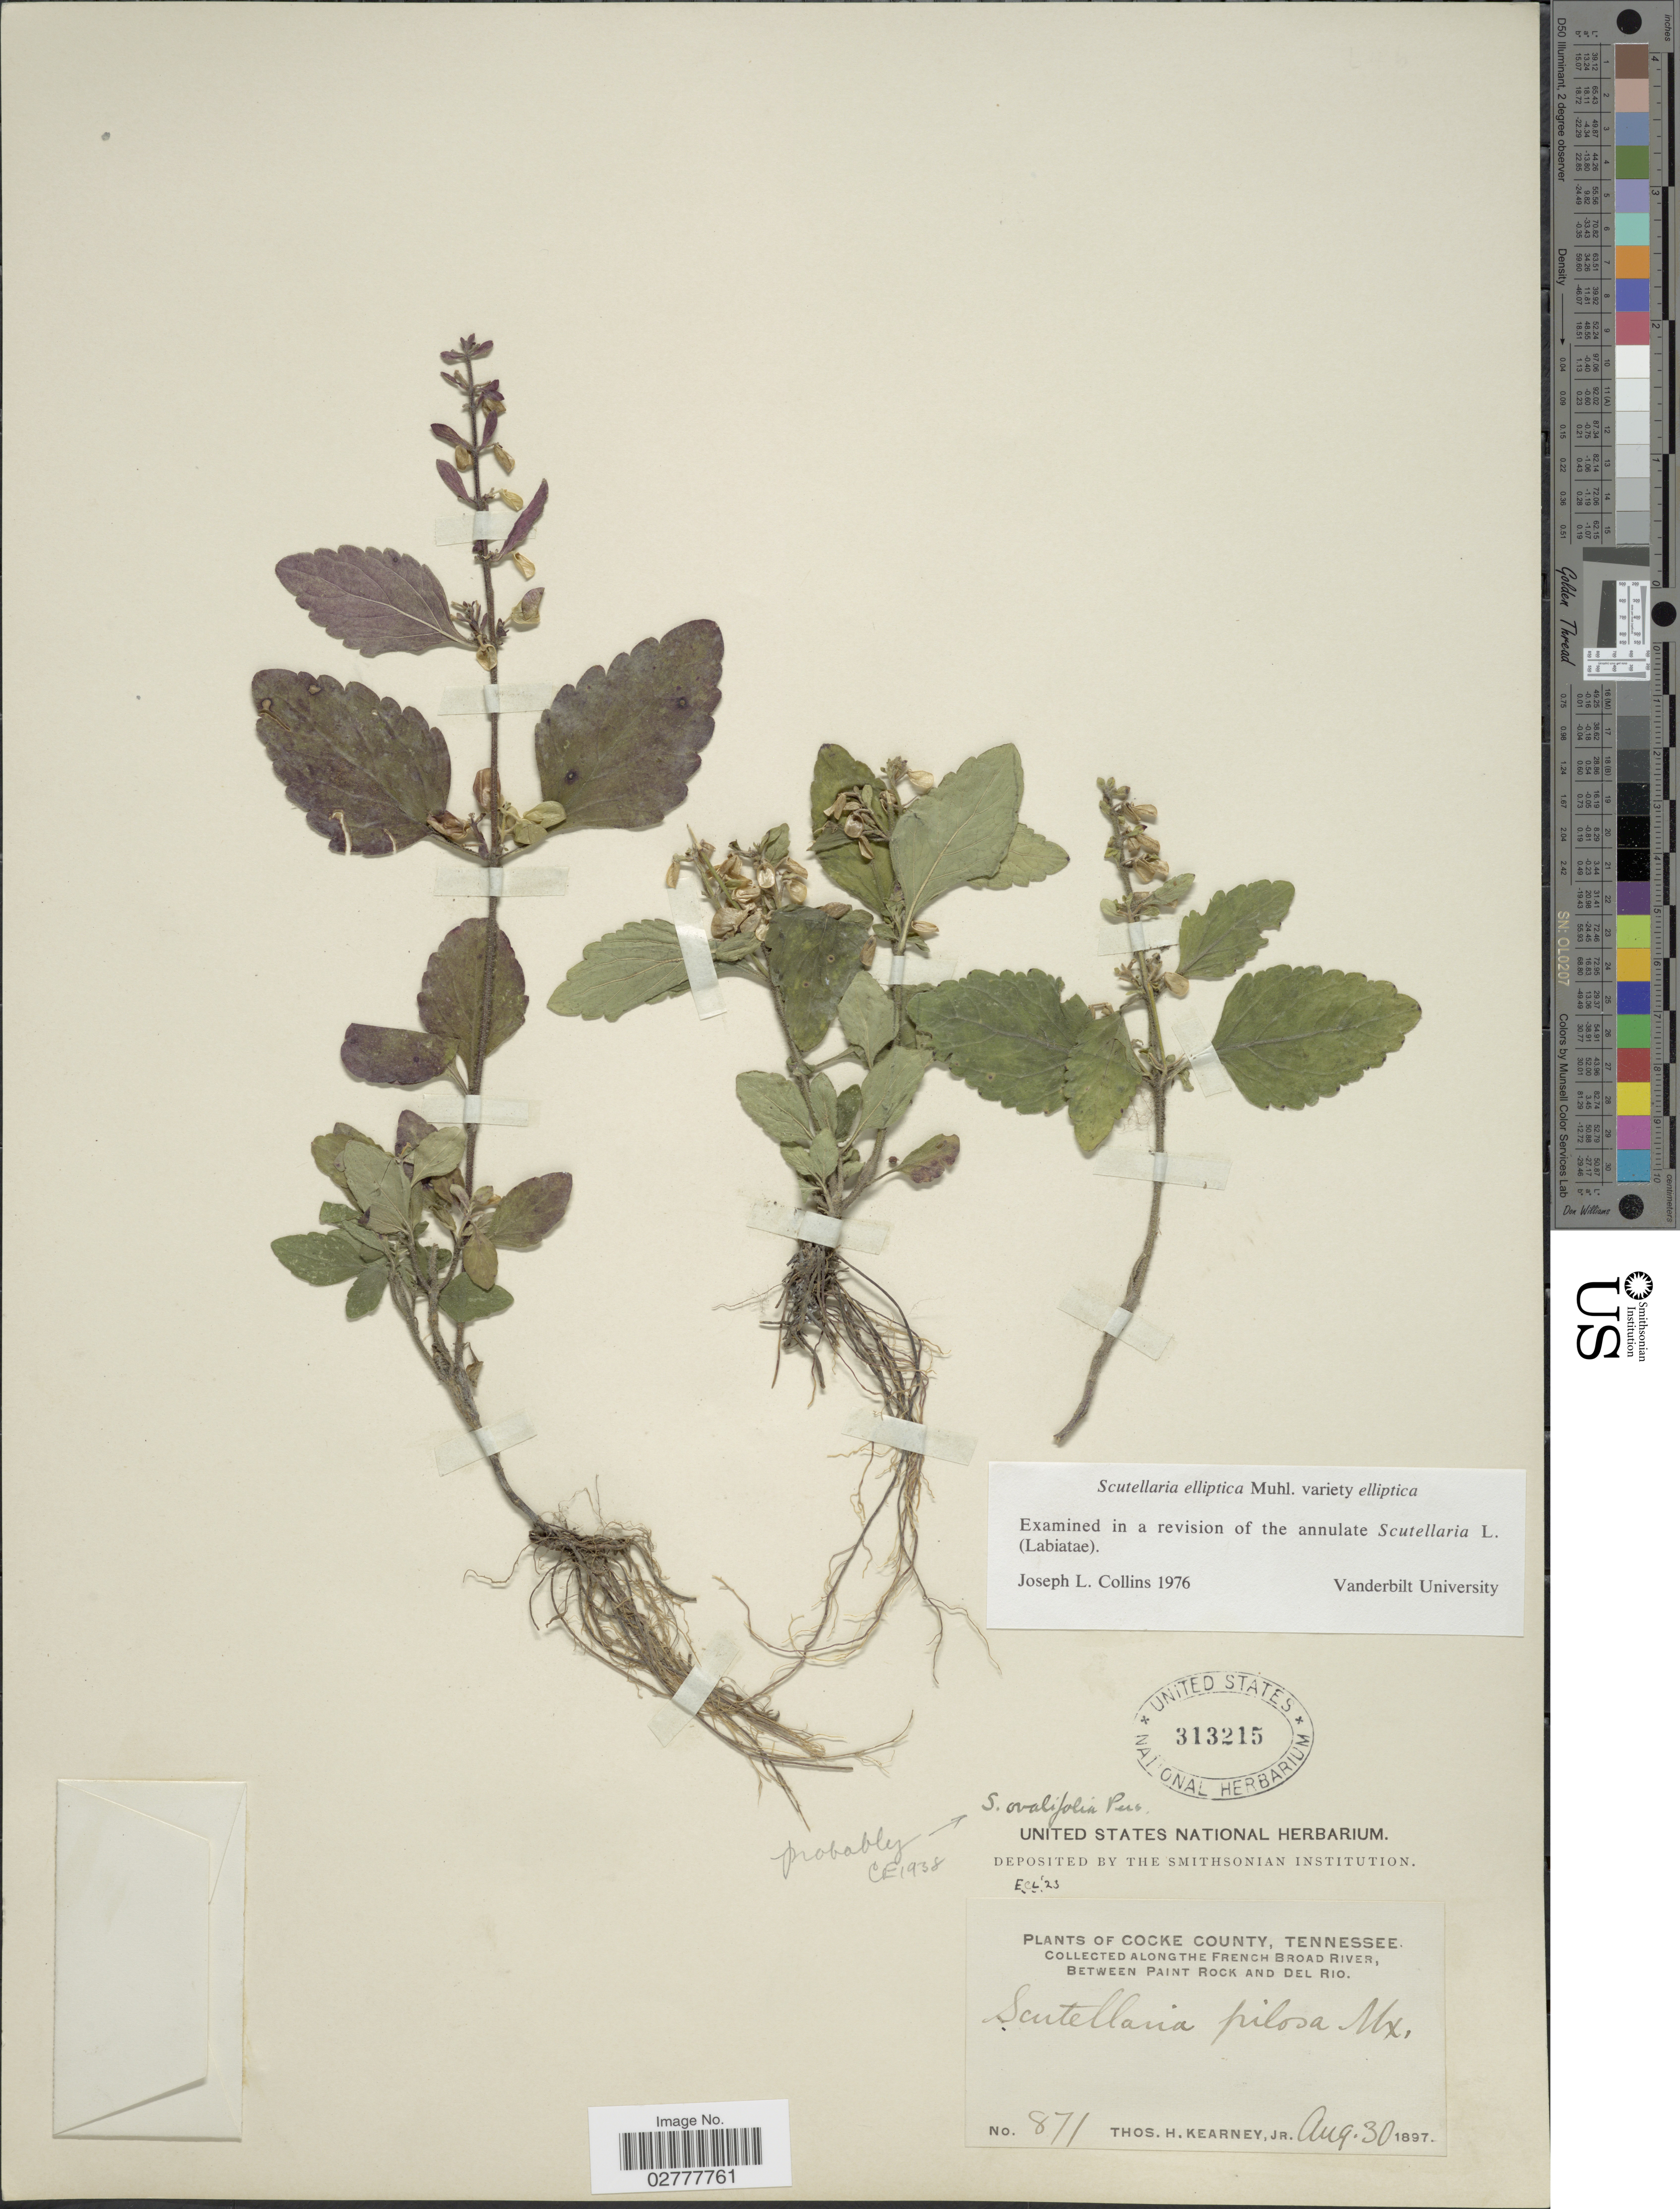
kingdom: Plantae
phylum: Tracheophyta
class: Magnoliopsida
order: Lamiales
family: Lamiaceae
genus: Scutellaria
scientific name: Scutellaria elliptica var. elliptica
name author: Muhl.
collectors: T. H. Kearney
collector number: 871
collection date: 1897-08-30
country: United States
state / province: Tennessee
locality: Cocke County, along the French Broad River, Between Paint Rock and Del Rio.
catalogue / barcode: US 313215